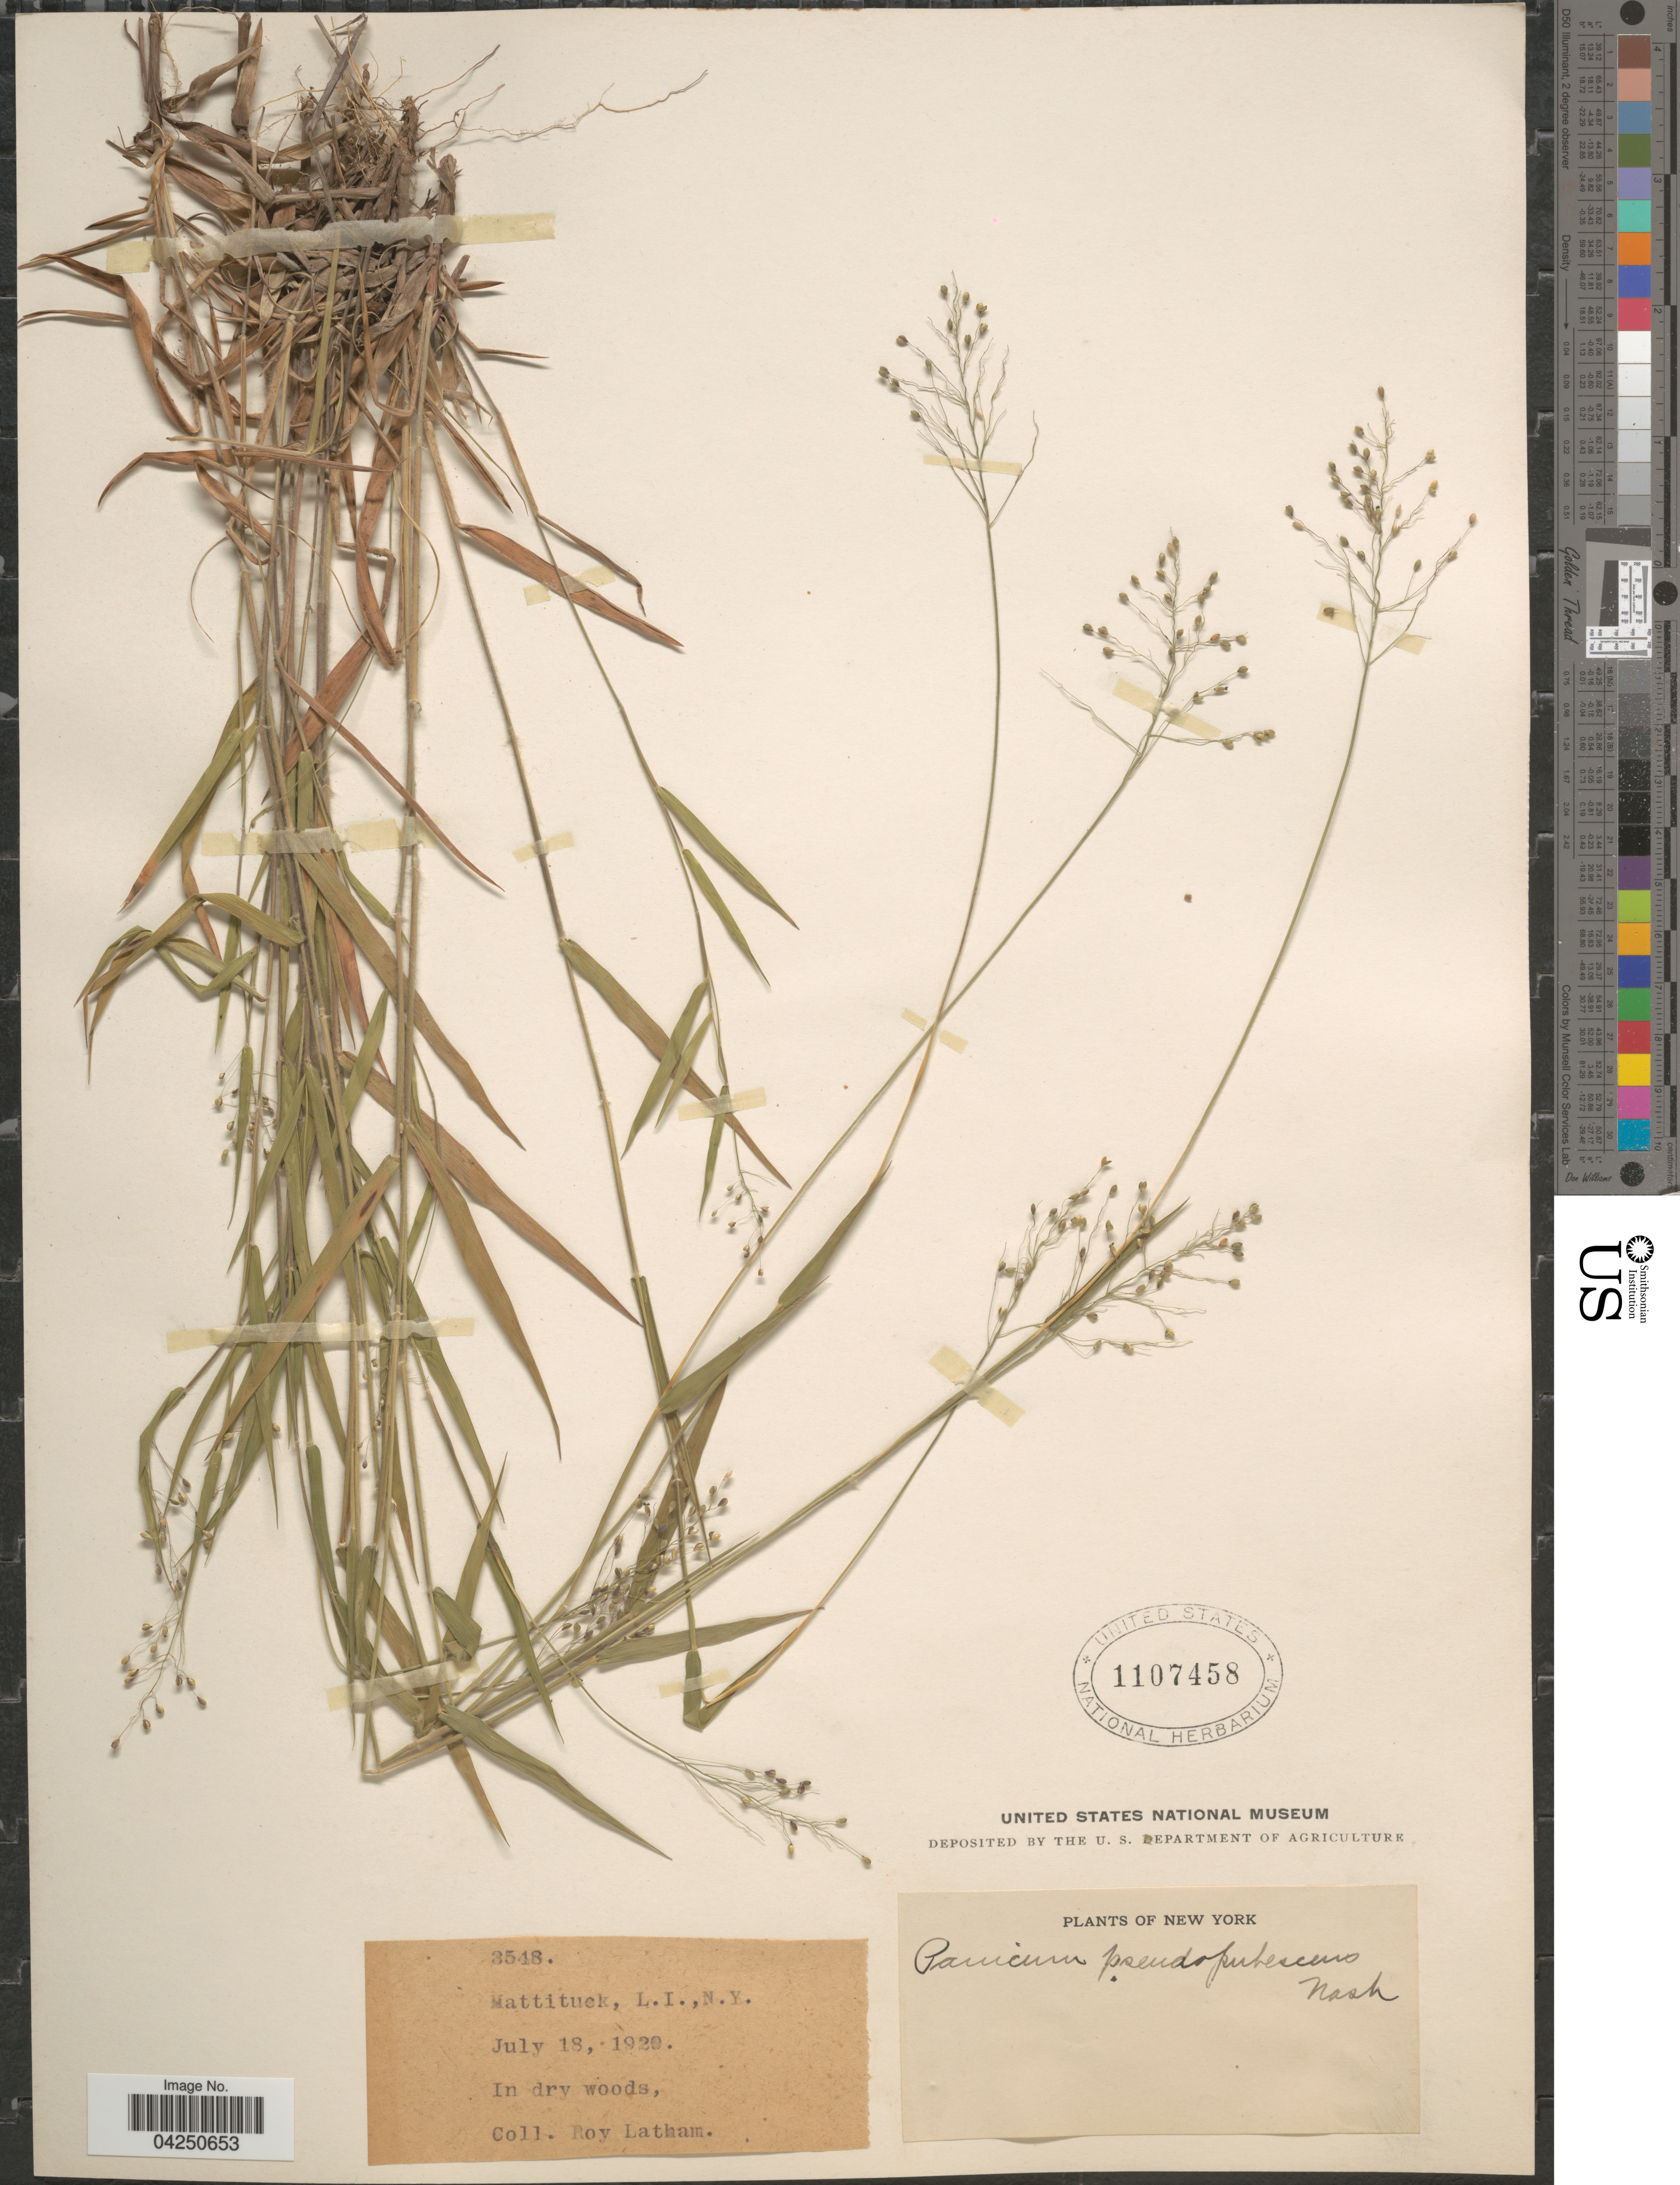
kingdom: Plantae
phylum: Tracheophyta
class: Liliopsida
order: Poales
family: Poaceae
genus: Dichanthelium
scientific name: Dichanthelium acuminatum var. acuminatum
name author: (Sw.) Gould & C.A. Clark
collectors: R. Latham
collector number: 3548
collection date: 1920-07-18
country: United States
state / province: New York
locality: Wattituck, L.I. In dry woods.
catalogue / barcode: US 1107458